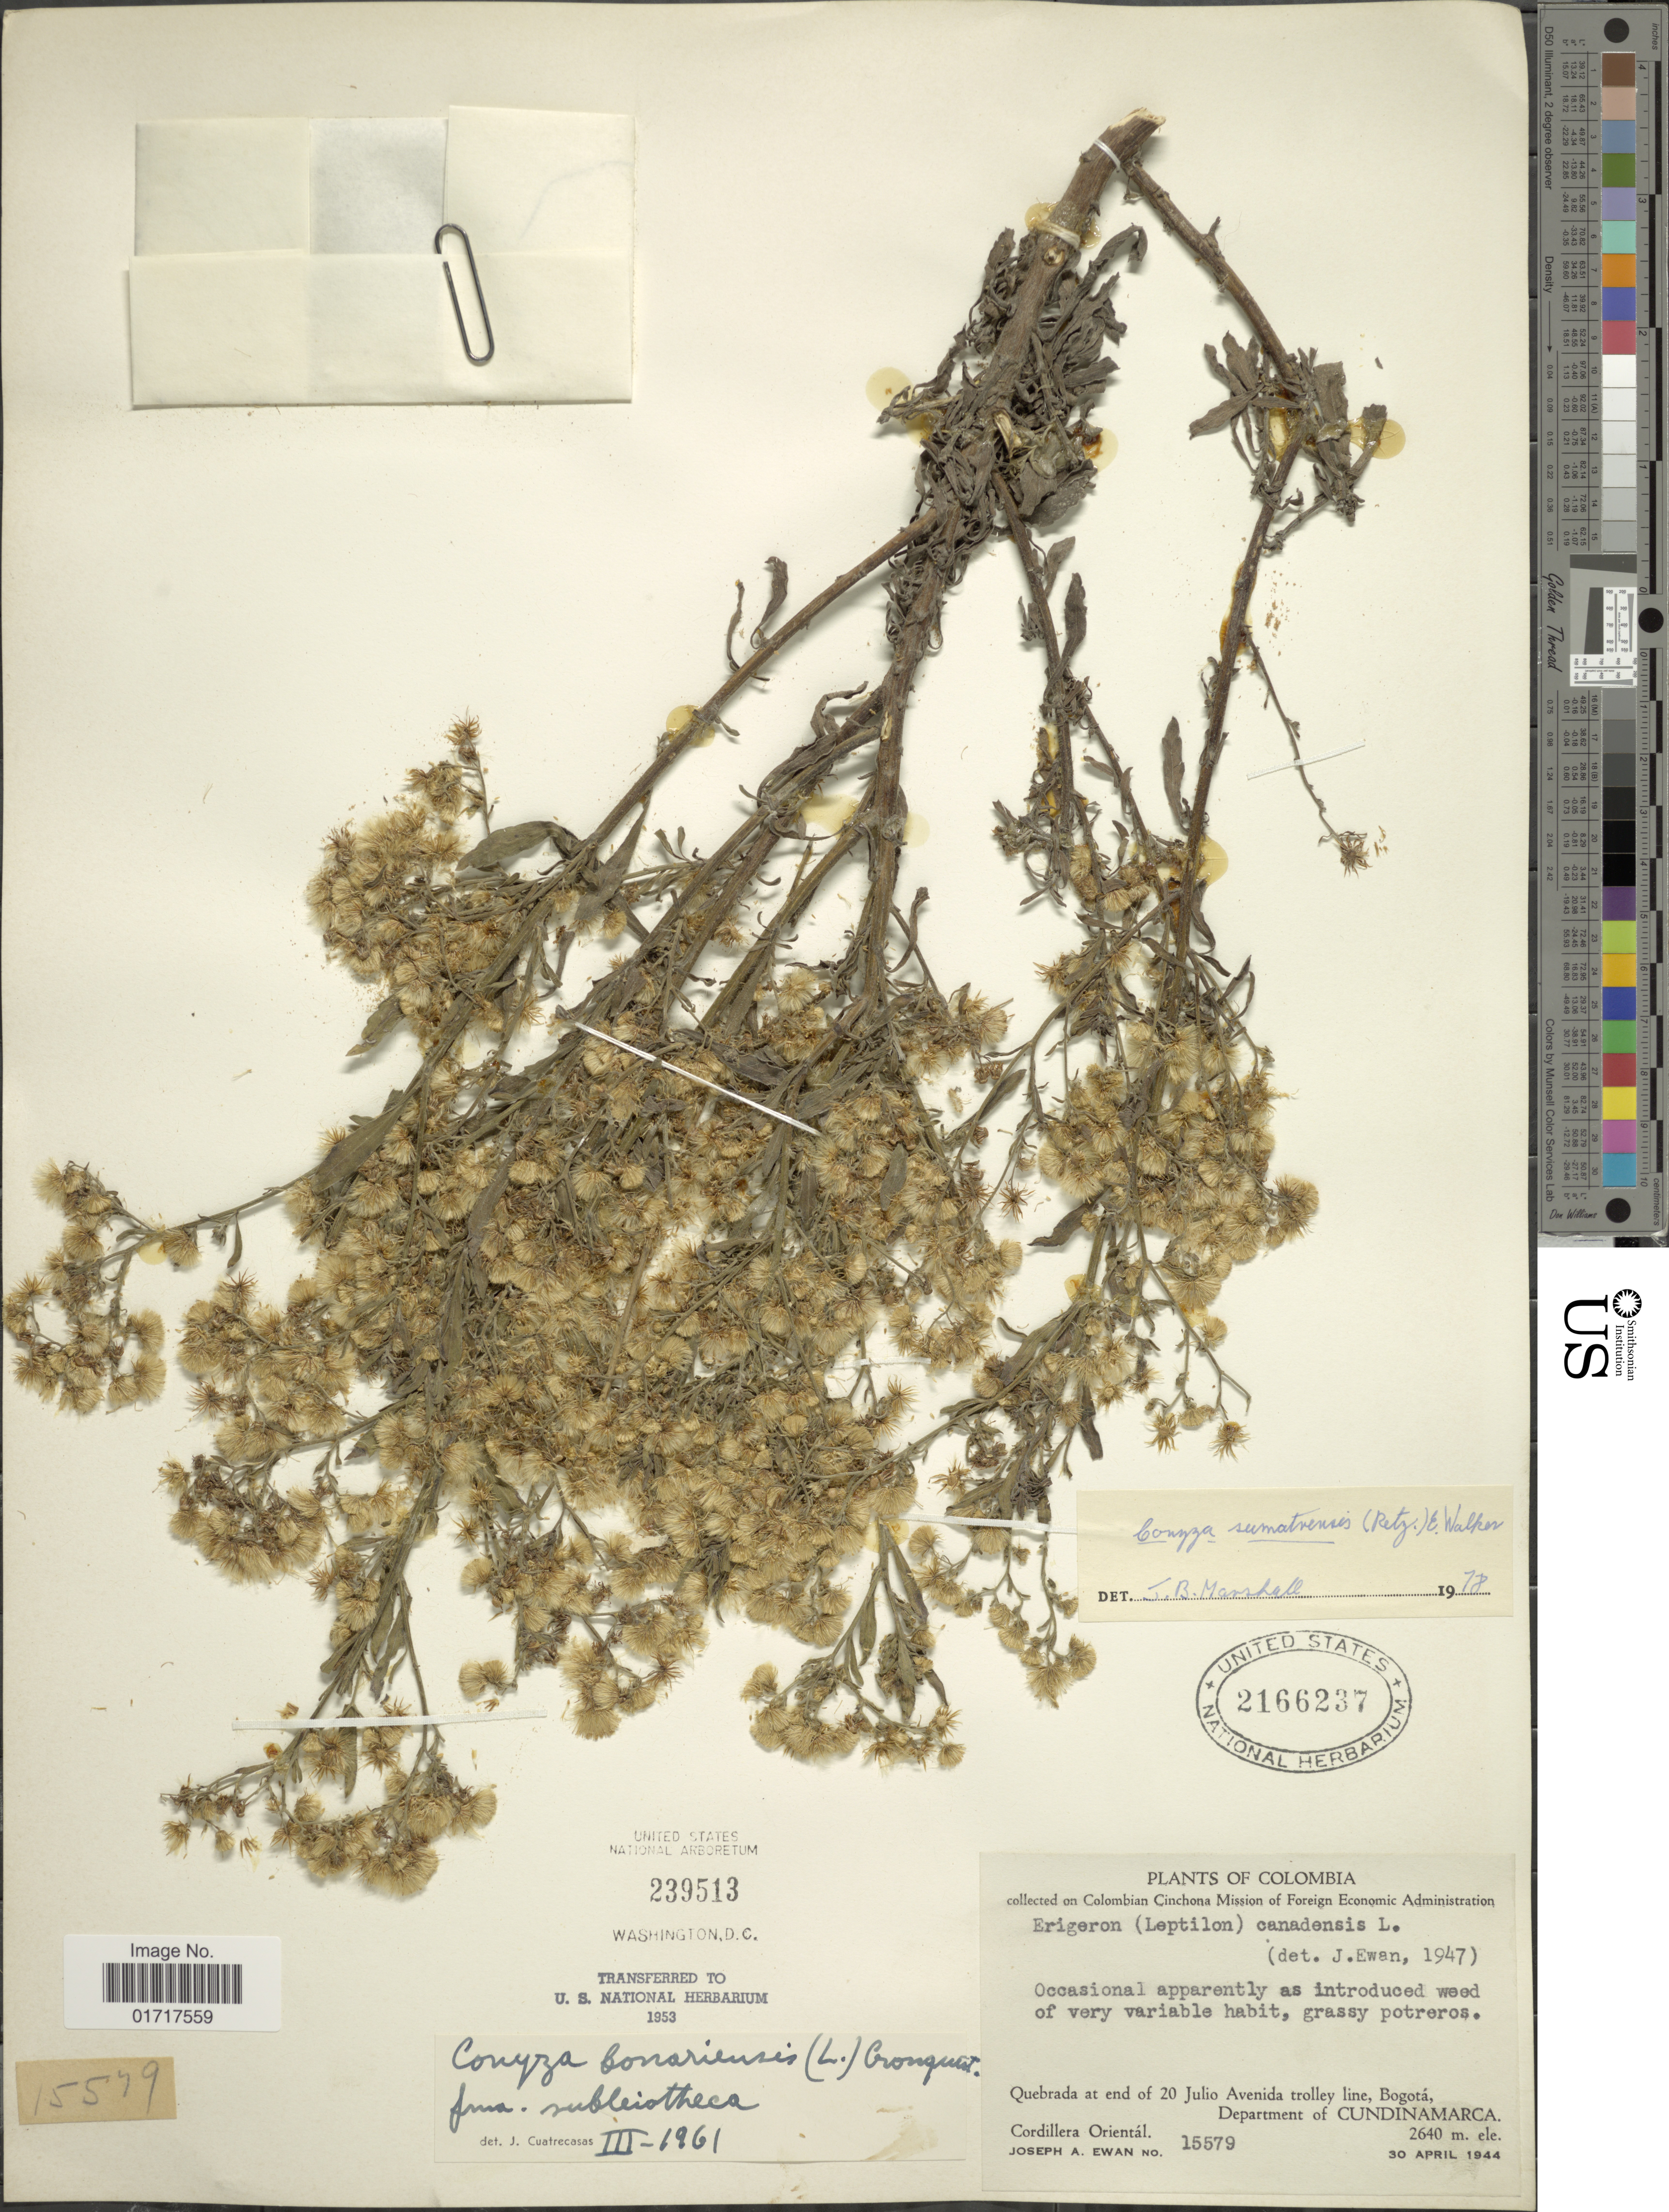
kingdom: Plantae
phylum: Tracheophyta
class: Magnoliopsida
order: Asterales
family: Asteraceae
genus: Conyza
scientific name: Conyza sumatrensis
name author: (Retz.) E. Walker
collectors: J. A. Ewan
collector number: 15579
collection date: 1944-04-30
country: Colombia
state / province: Cundinamarca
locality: Quebrada at end of 20 Julio Avenida trolley line, Bogota. Department of Cundinamarca.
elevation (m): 2640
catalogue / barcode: US 2166237